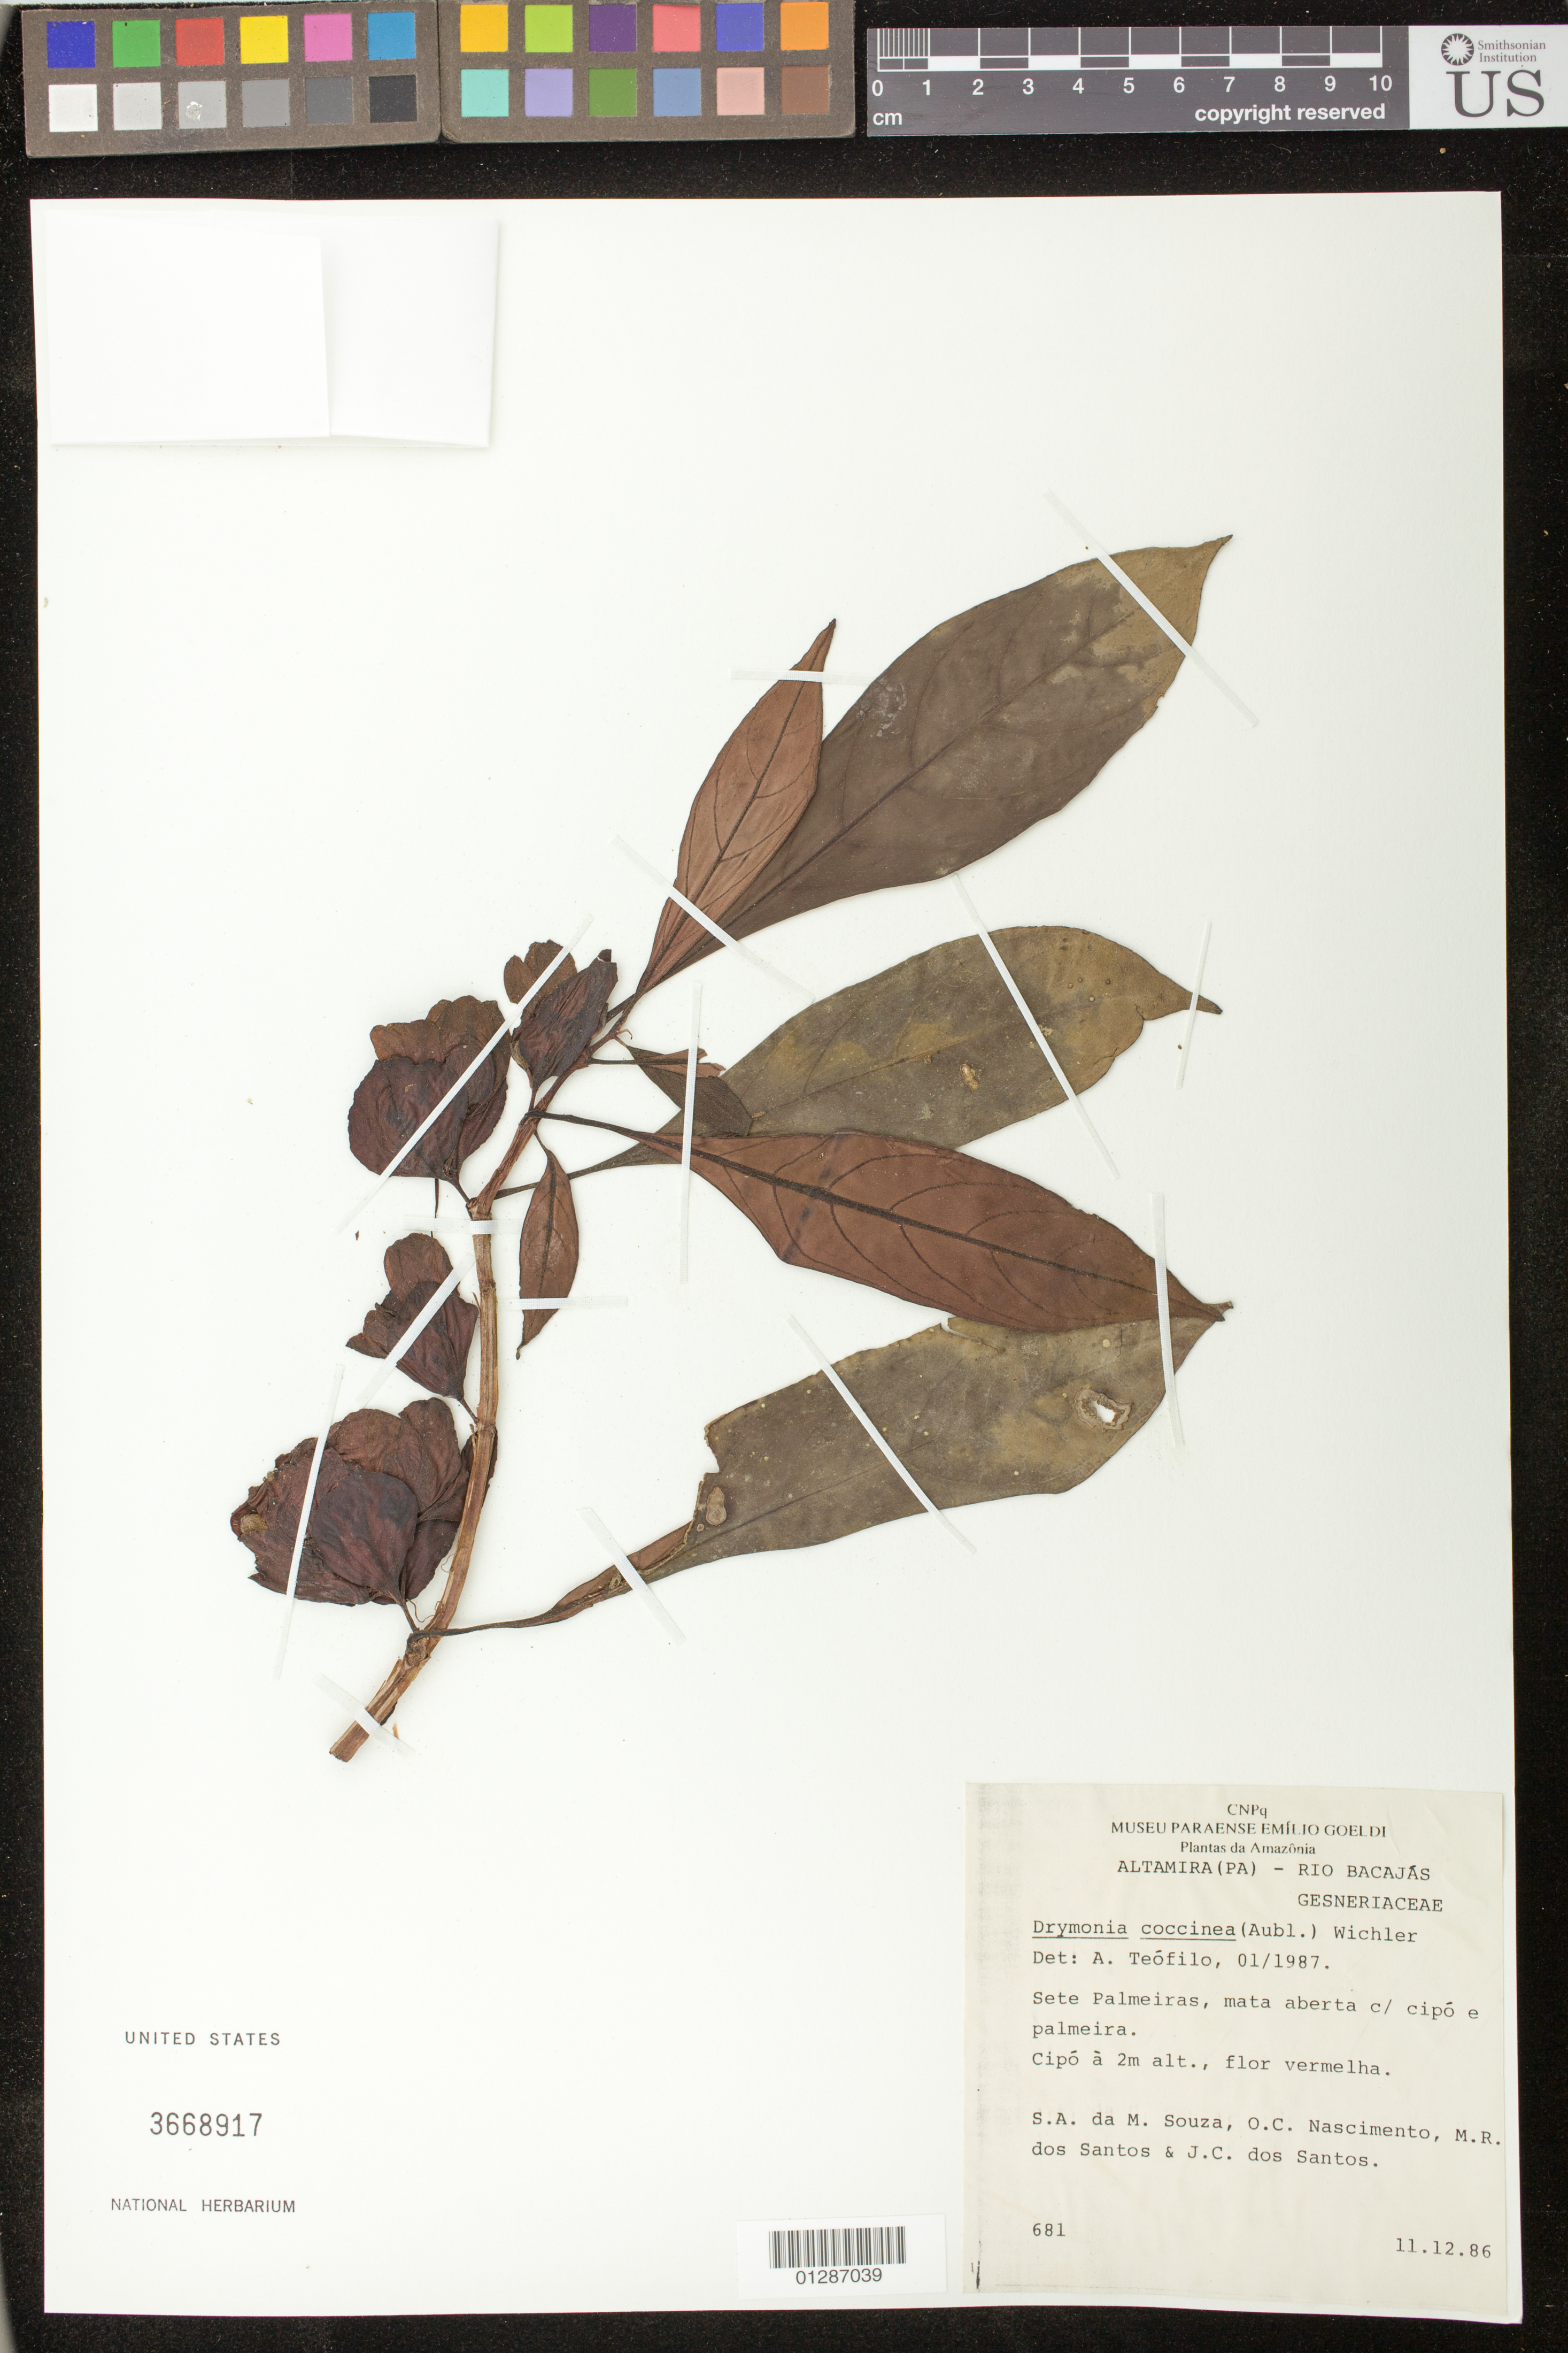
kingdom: Plantae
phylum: Tracheophyta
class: Magnoliopsida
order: Lamiales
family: Gesneriaceae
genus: Drymonia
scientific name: Drymonia coccinea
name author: (Aubl.) Wiehler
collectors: S. A. M. Souza, O. Nascimento, M. R. Santos & J. C. Santos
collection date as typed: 11 Dec 1986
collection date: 1986-12-11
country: Brazil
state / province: Para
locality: Sete Palmeiras.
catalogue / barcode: US 3668917